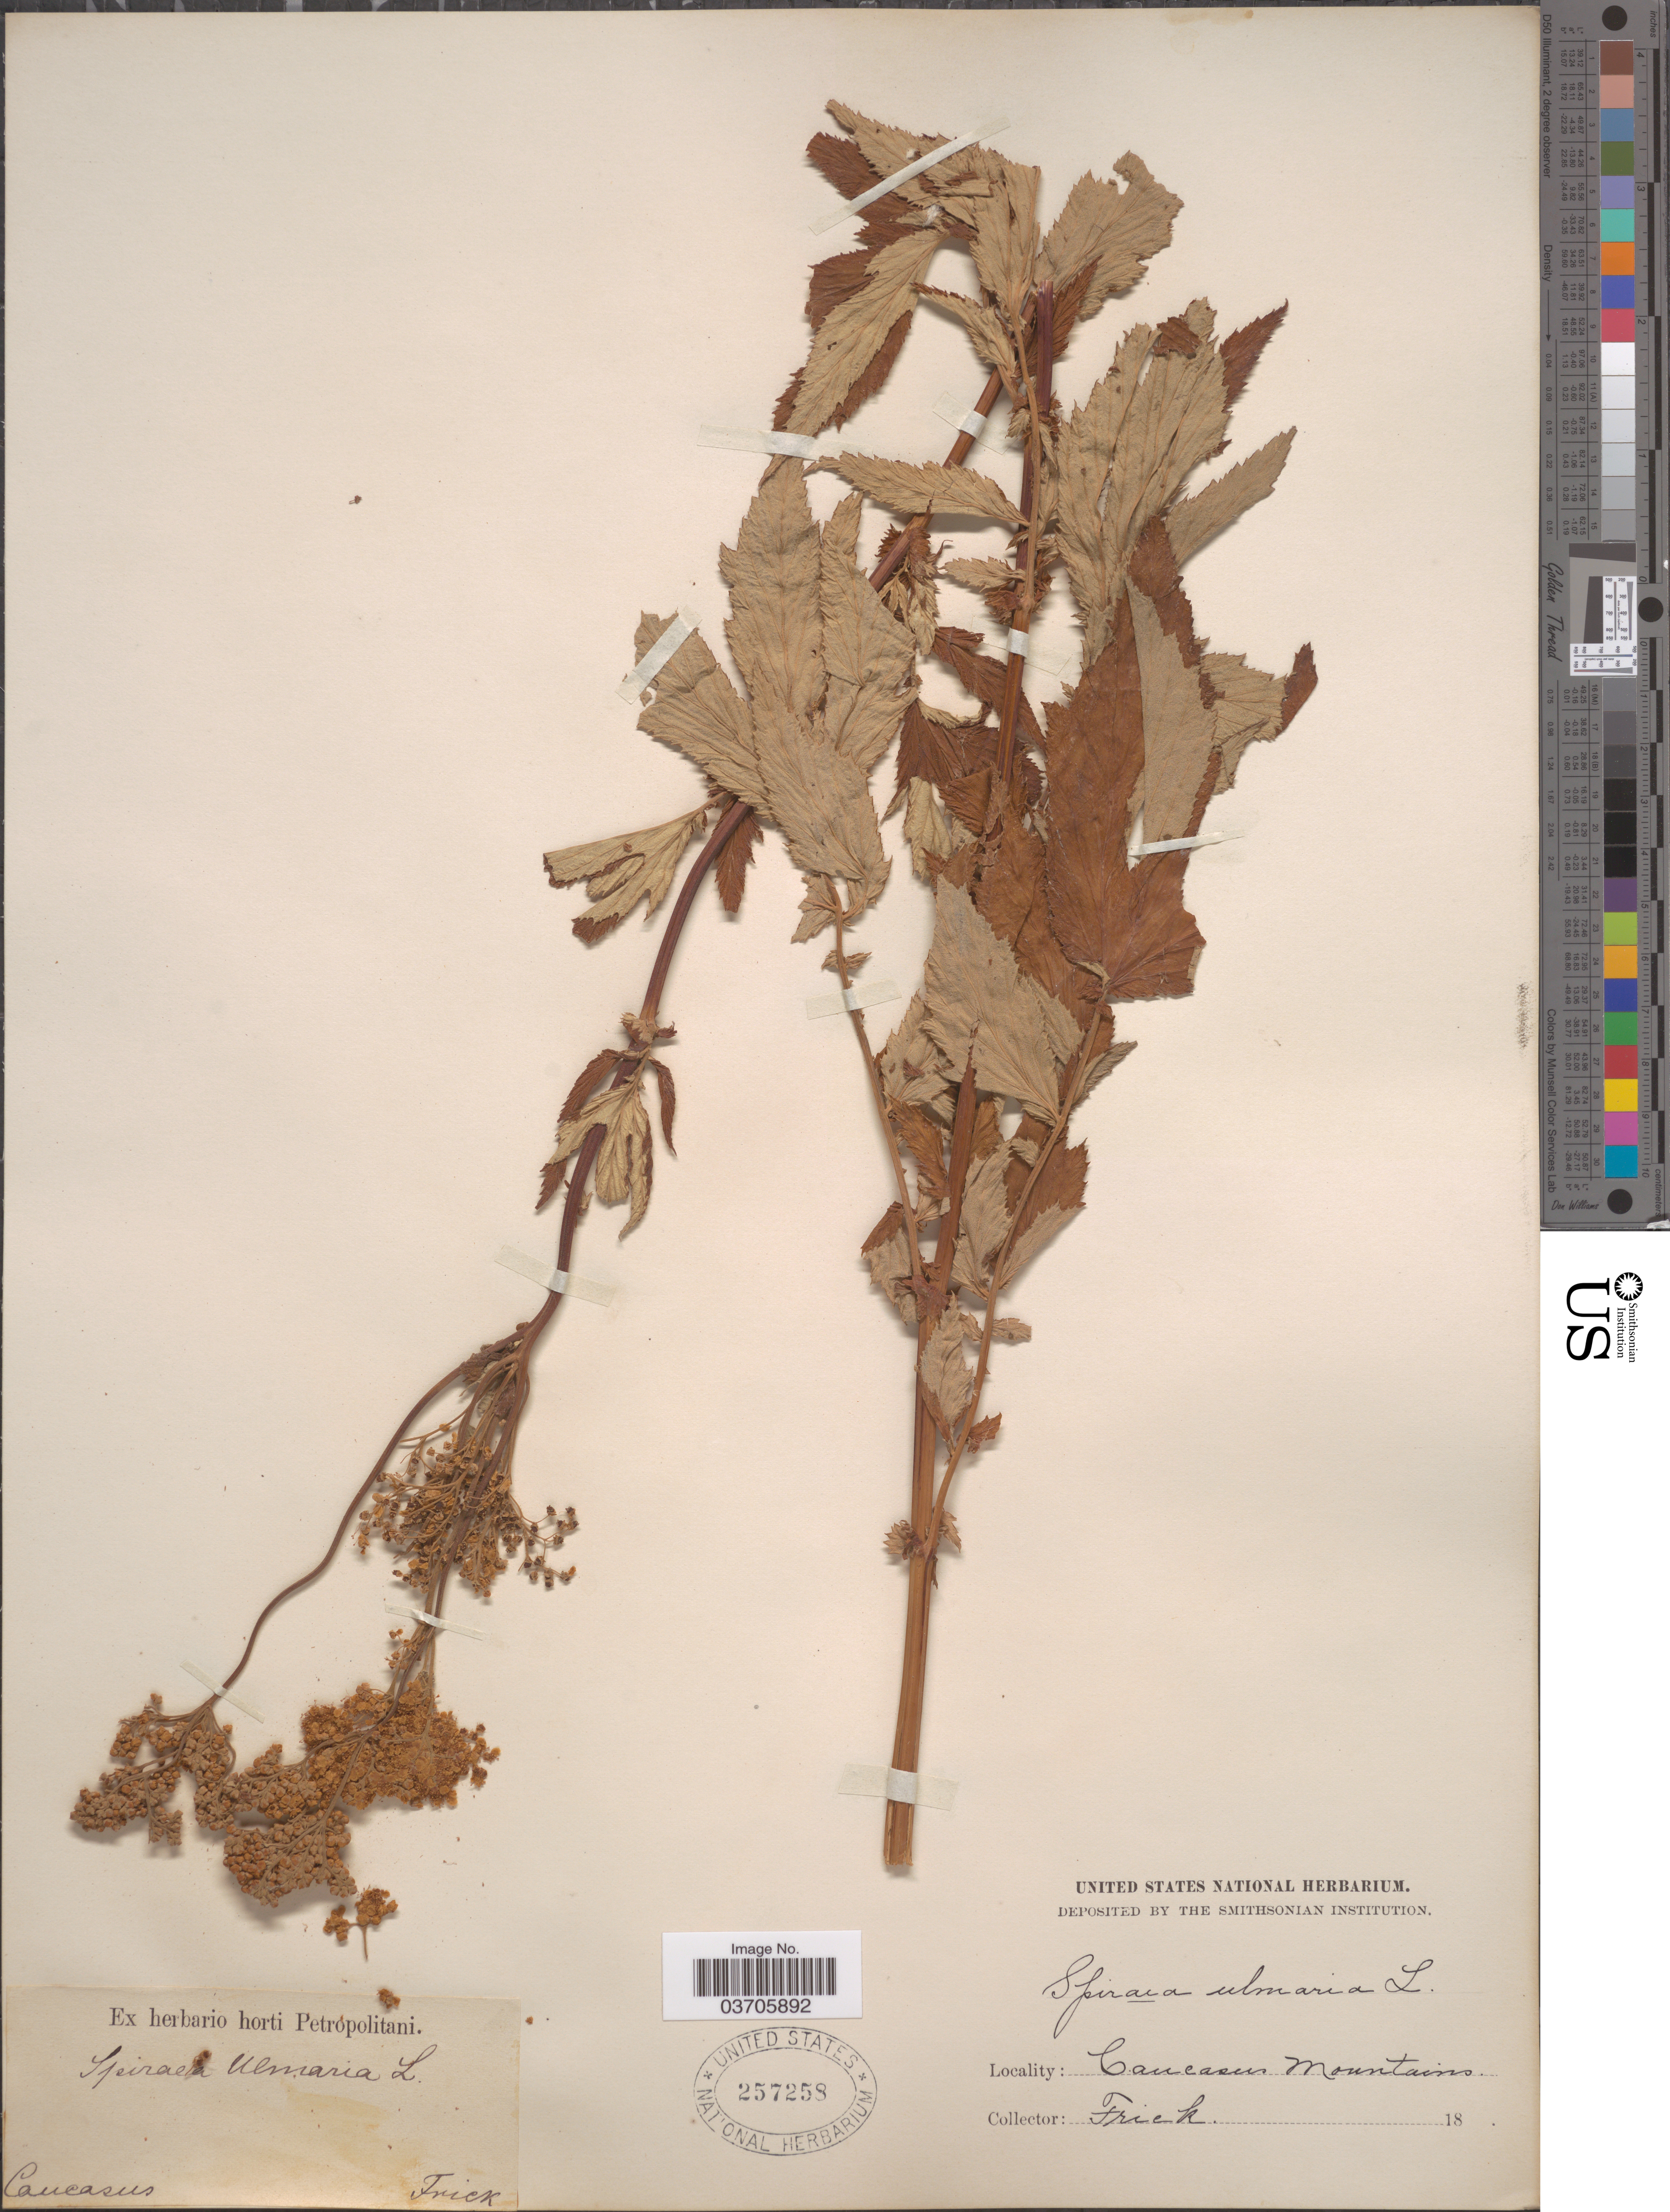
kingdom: Plantae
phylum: Tracheophyta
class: Magnoliopsida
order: Rosales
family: Rosaceae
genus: Filipendula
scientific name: Filipendula ulmaria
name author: (L.) Maxim.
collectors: Frick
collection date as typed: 18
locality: Caucasus. Caucasus Mountains.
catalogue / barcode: US 257258